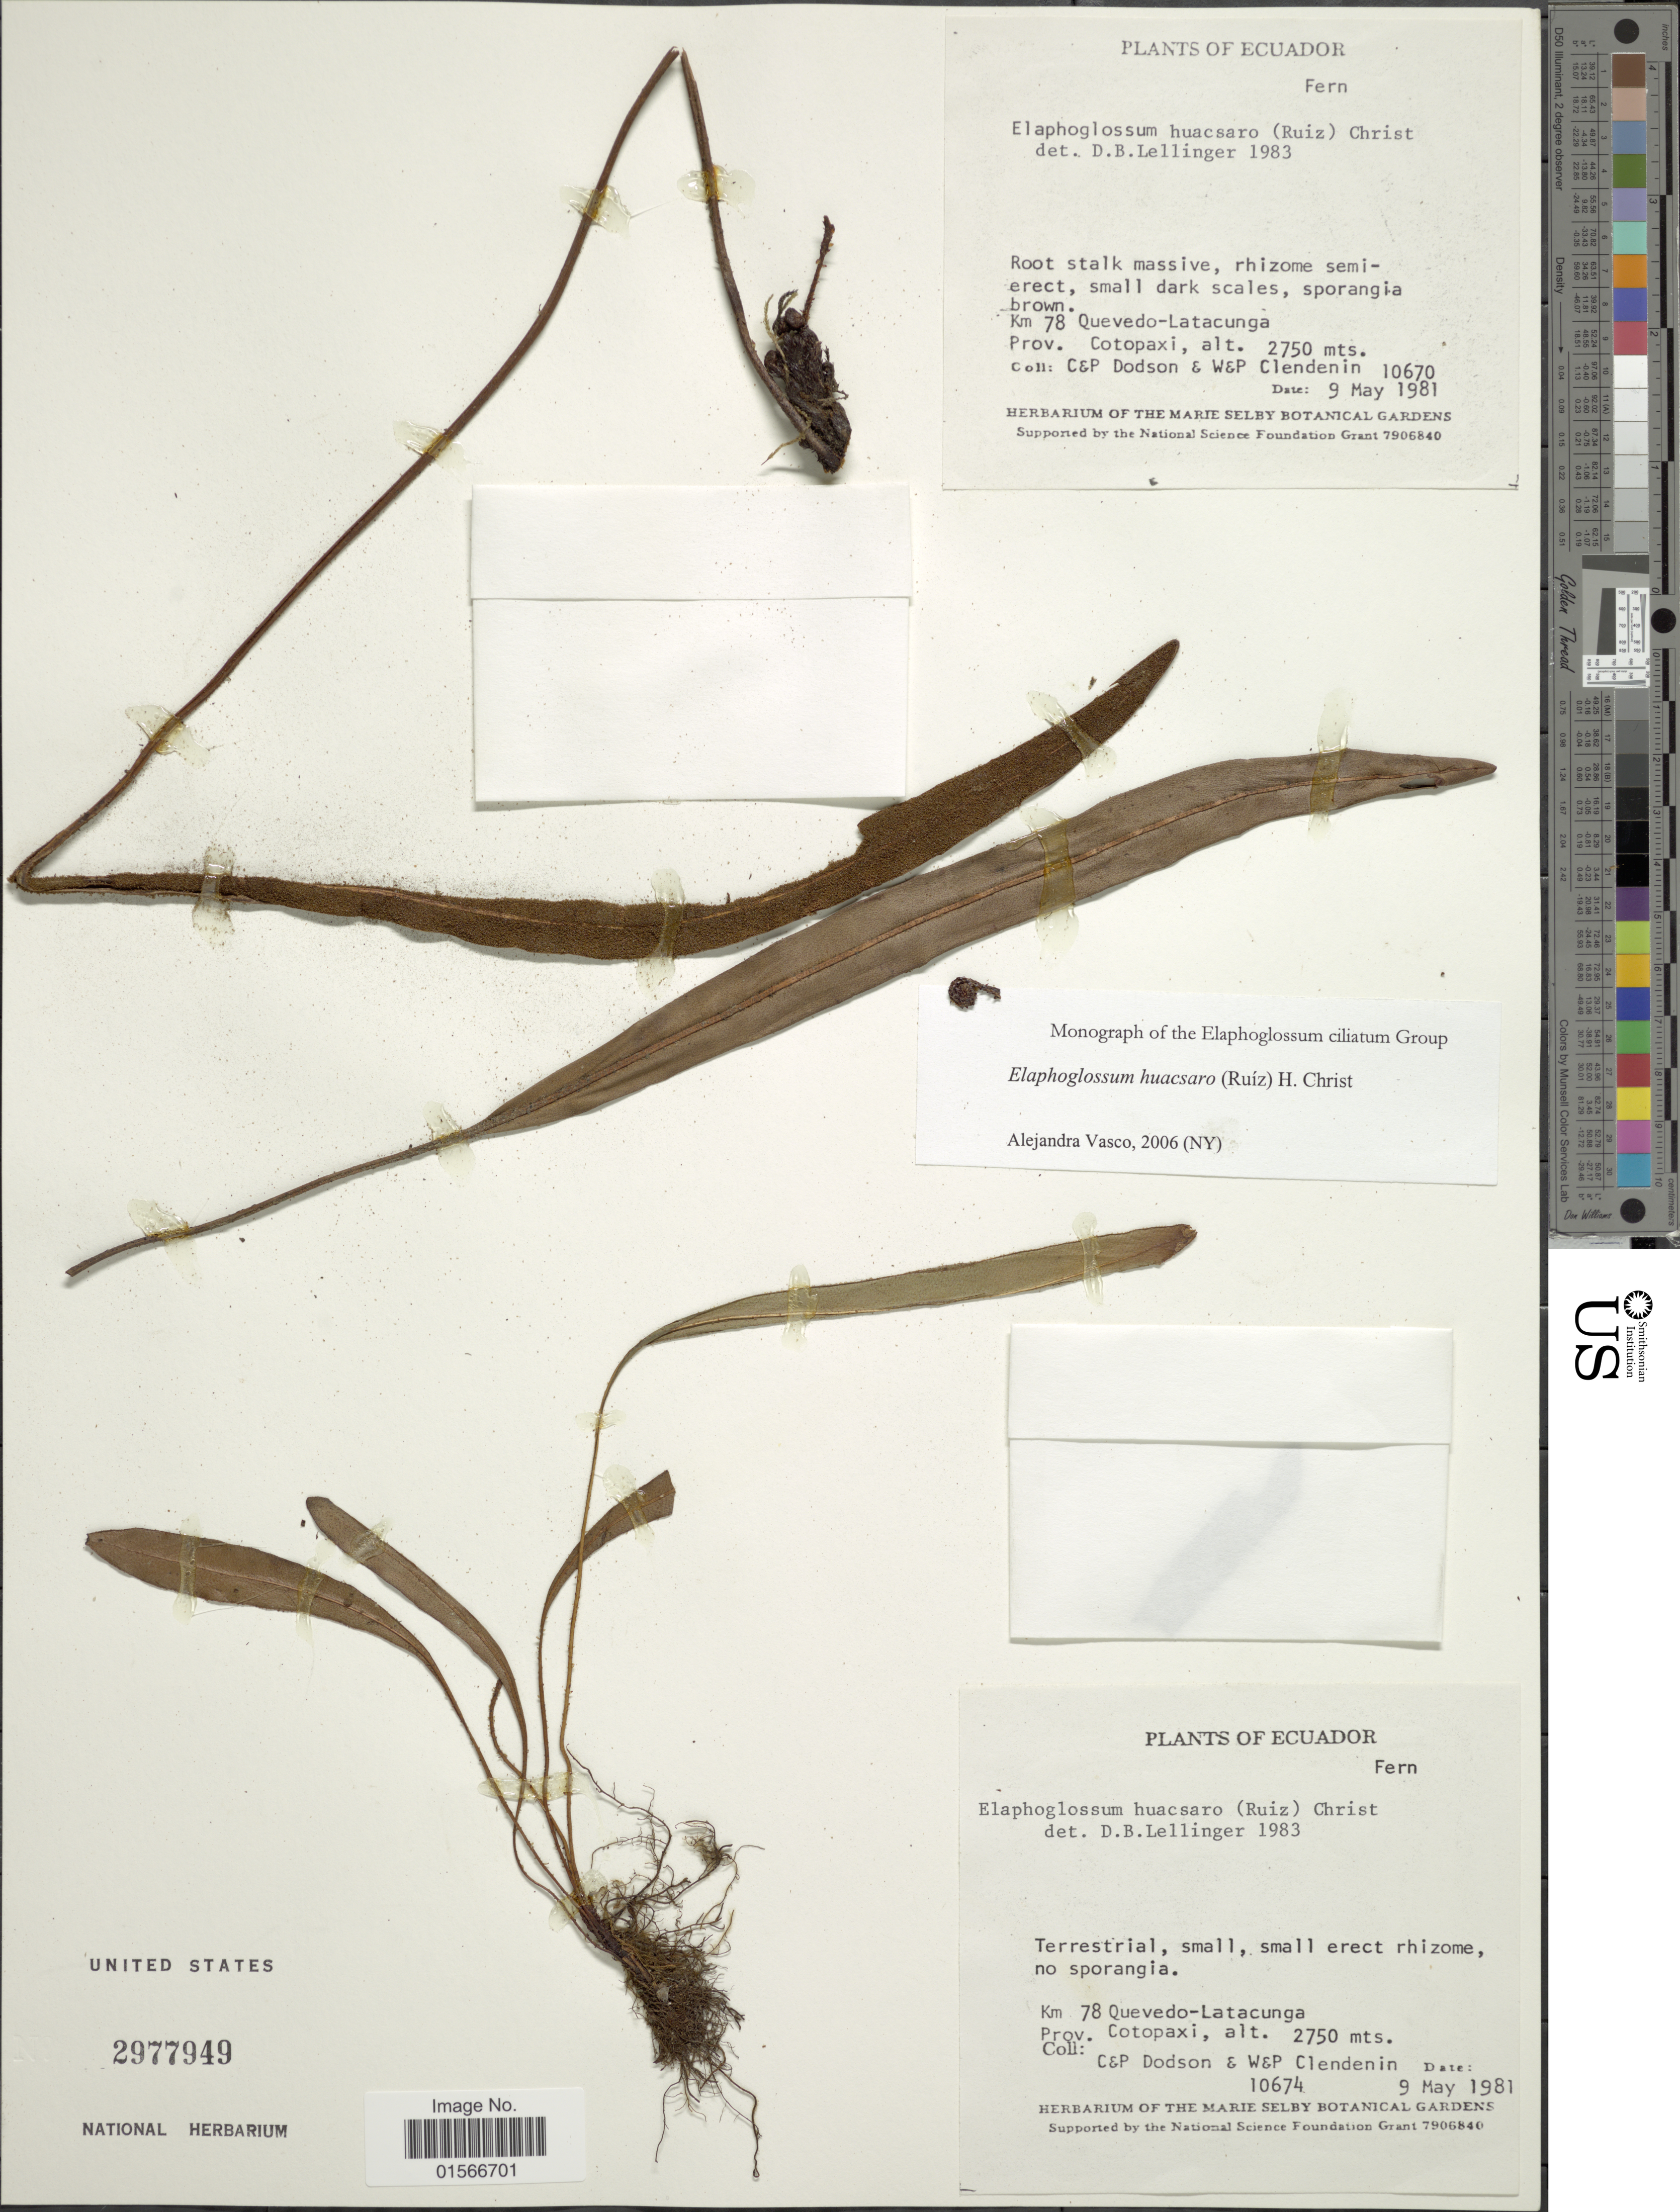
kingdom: Plantae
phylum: Tracheophyta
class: Polypodiopsida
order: Polypodiales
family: Dryopteridaceae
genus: Elaphoglossum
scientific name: Elaphoglossum huacsaro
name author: (Ruiz) Christ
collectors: C. Dodson, P. M. Dodson, W. Clendenin & P. Clendenin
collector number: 10670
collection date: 1981-05-09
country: Ecuador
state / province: Cotopaxi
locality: Km 78 Quevedo-Latacunga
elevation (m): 2750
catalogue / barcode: US 2977949-2